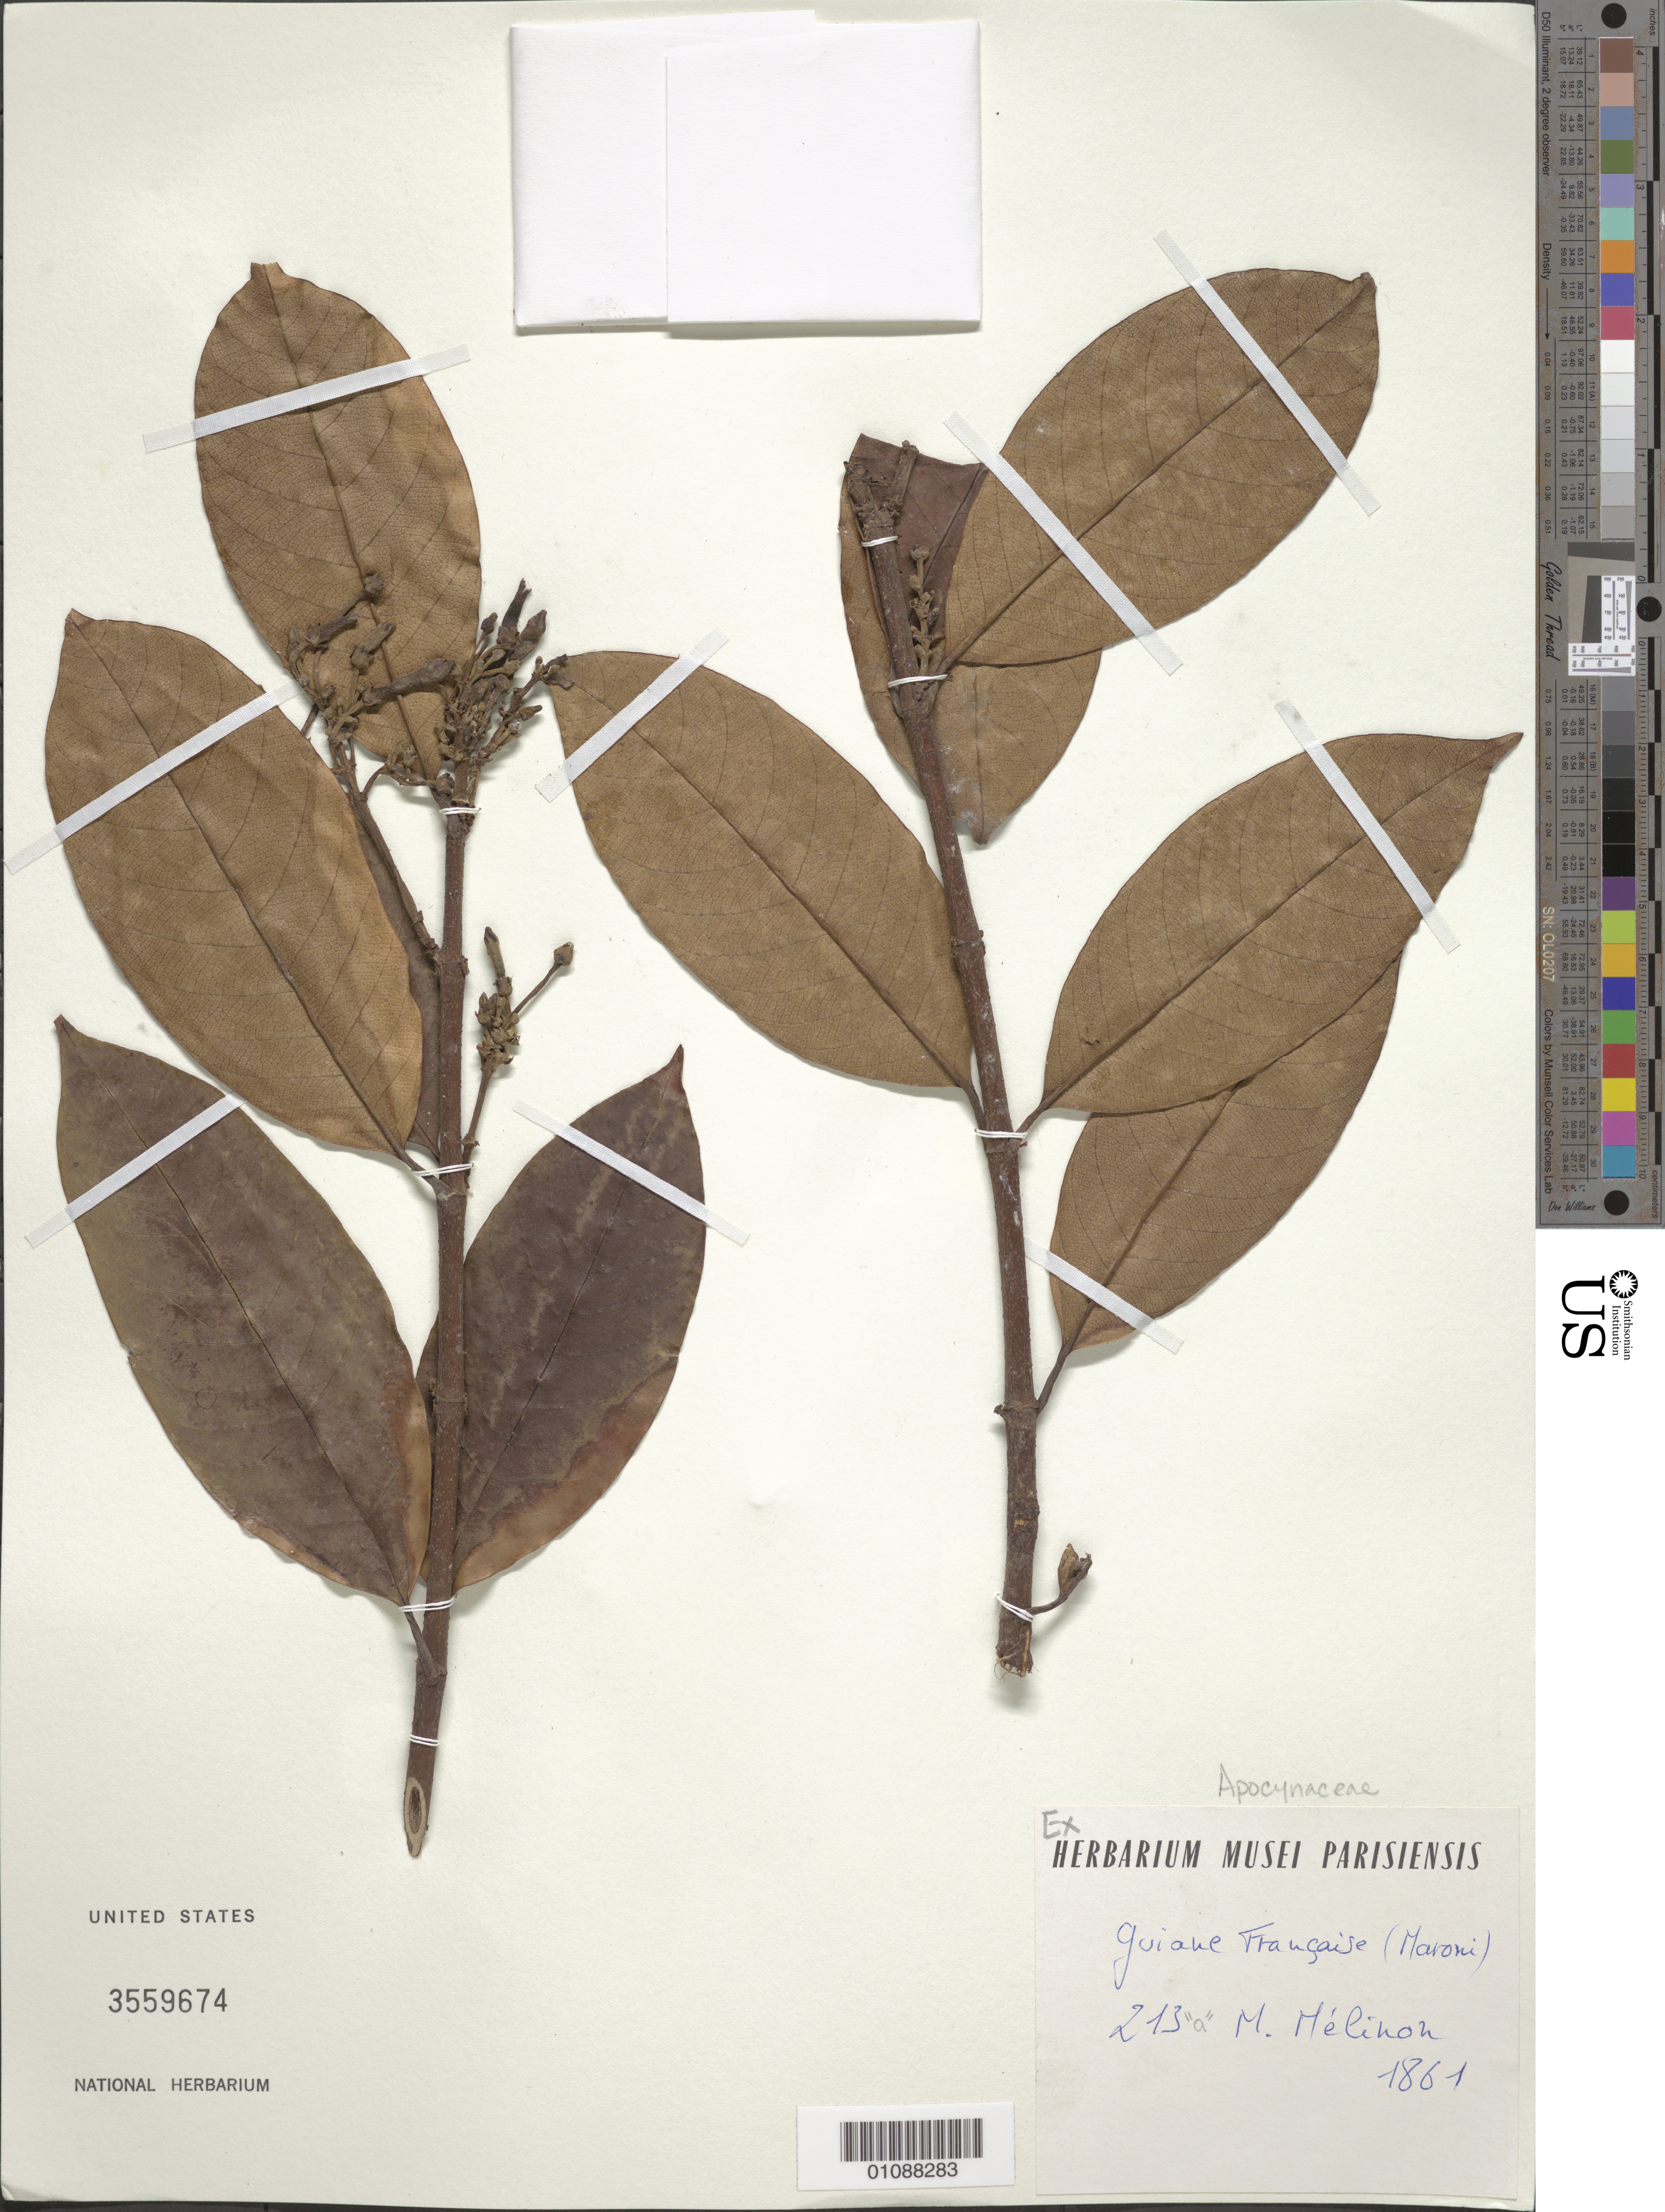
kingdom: Plantae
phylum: Tracheophyta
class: Magnoliopsida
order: Gentianales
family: Apocynaceae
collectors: E. Mélinon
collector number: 213 a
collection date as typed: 1861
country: French Guiana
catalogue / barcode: US 3559674